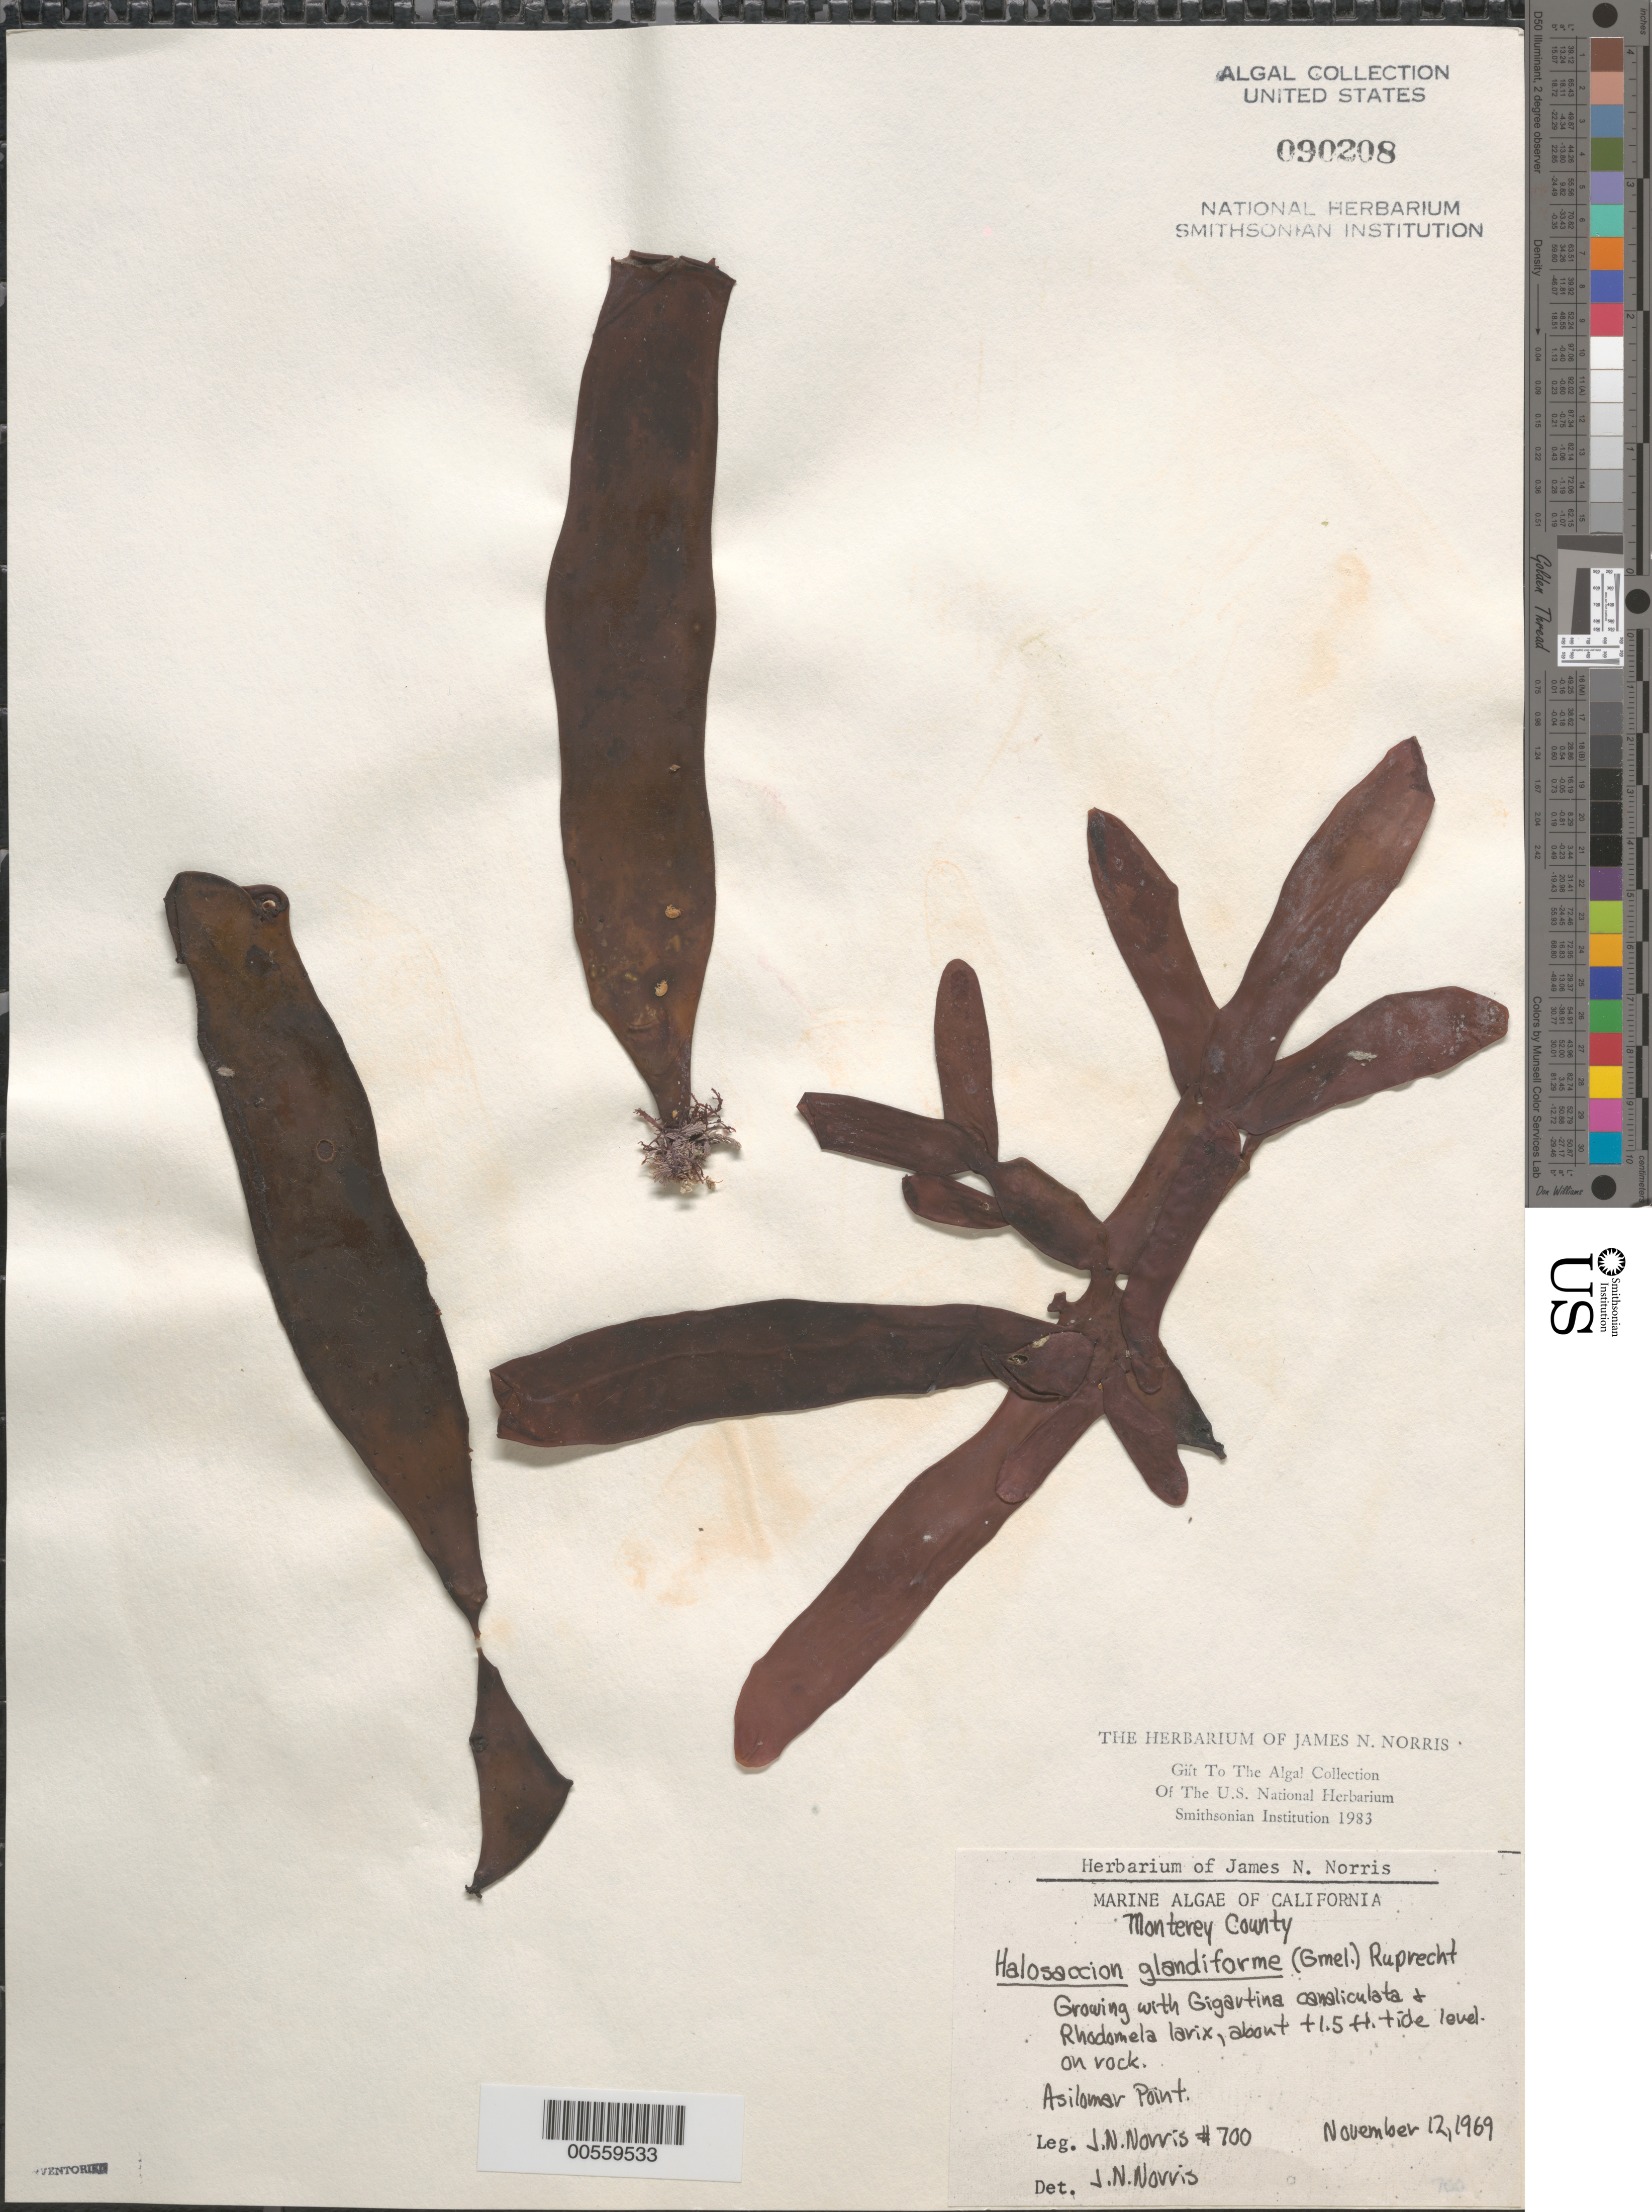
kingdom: Plantae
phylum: Rhodophyta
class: Florideophyceae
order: Palmariales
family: Palmariaceae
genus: Halosaccion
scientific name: Halosaccion glandiforme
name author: (S.G. Gmel.) Rupr.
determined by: Norris, James N.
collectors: J. N. Norris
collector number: JN-700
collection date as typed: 12 Nov 1969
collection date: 1969-11-12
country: United States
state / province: California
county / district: Monterey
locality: Asilomar Point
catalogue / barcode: US 90208